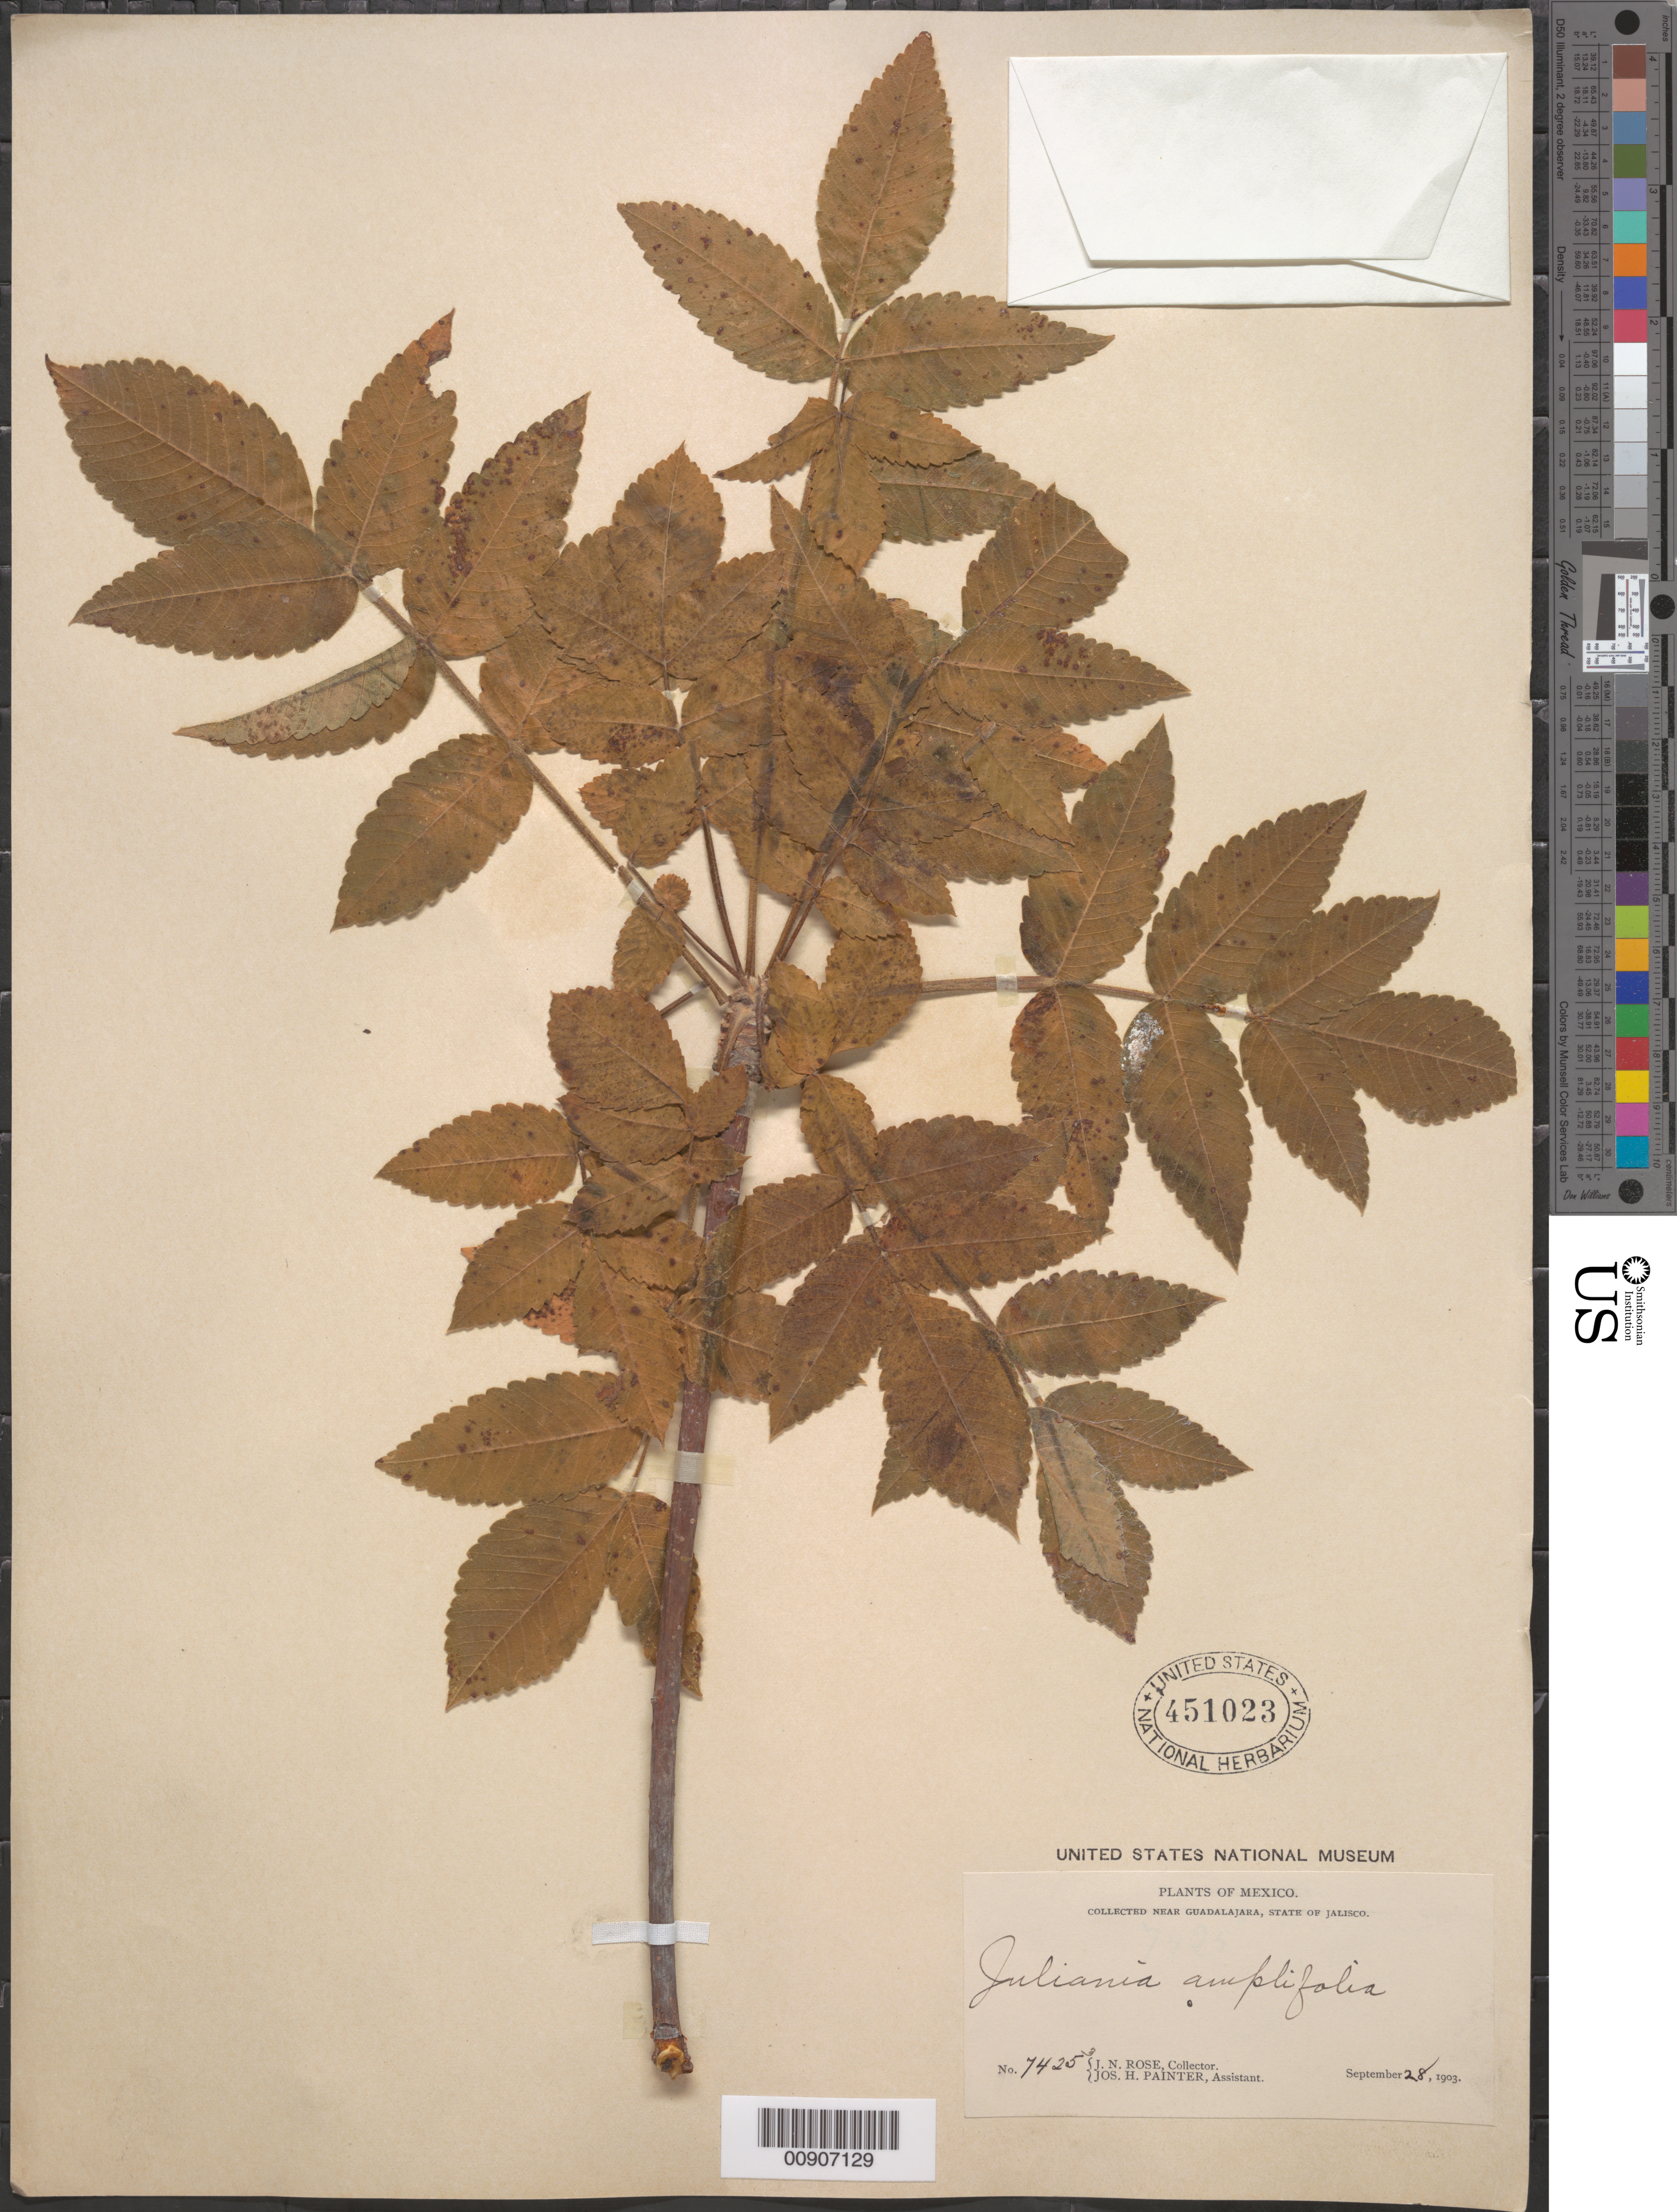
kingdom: Plantae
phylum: Tracheophyta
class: Magnoliopsida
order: Sapindales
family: Anacardiaceae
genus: Amphipterygium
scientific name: Amphipterygium amplifolium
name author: (Hemsl. & Rose) Hemsl. & Rose ex Standl.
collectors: J. N. Rose & J. H. Painter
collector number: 7425 superscript 3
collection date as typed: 28 Sep 1903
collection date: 1903-09-28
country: Mexico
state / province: Jalisco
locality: Near Guadalajara, State of Jalisco.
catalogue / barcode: US 451023